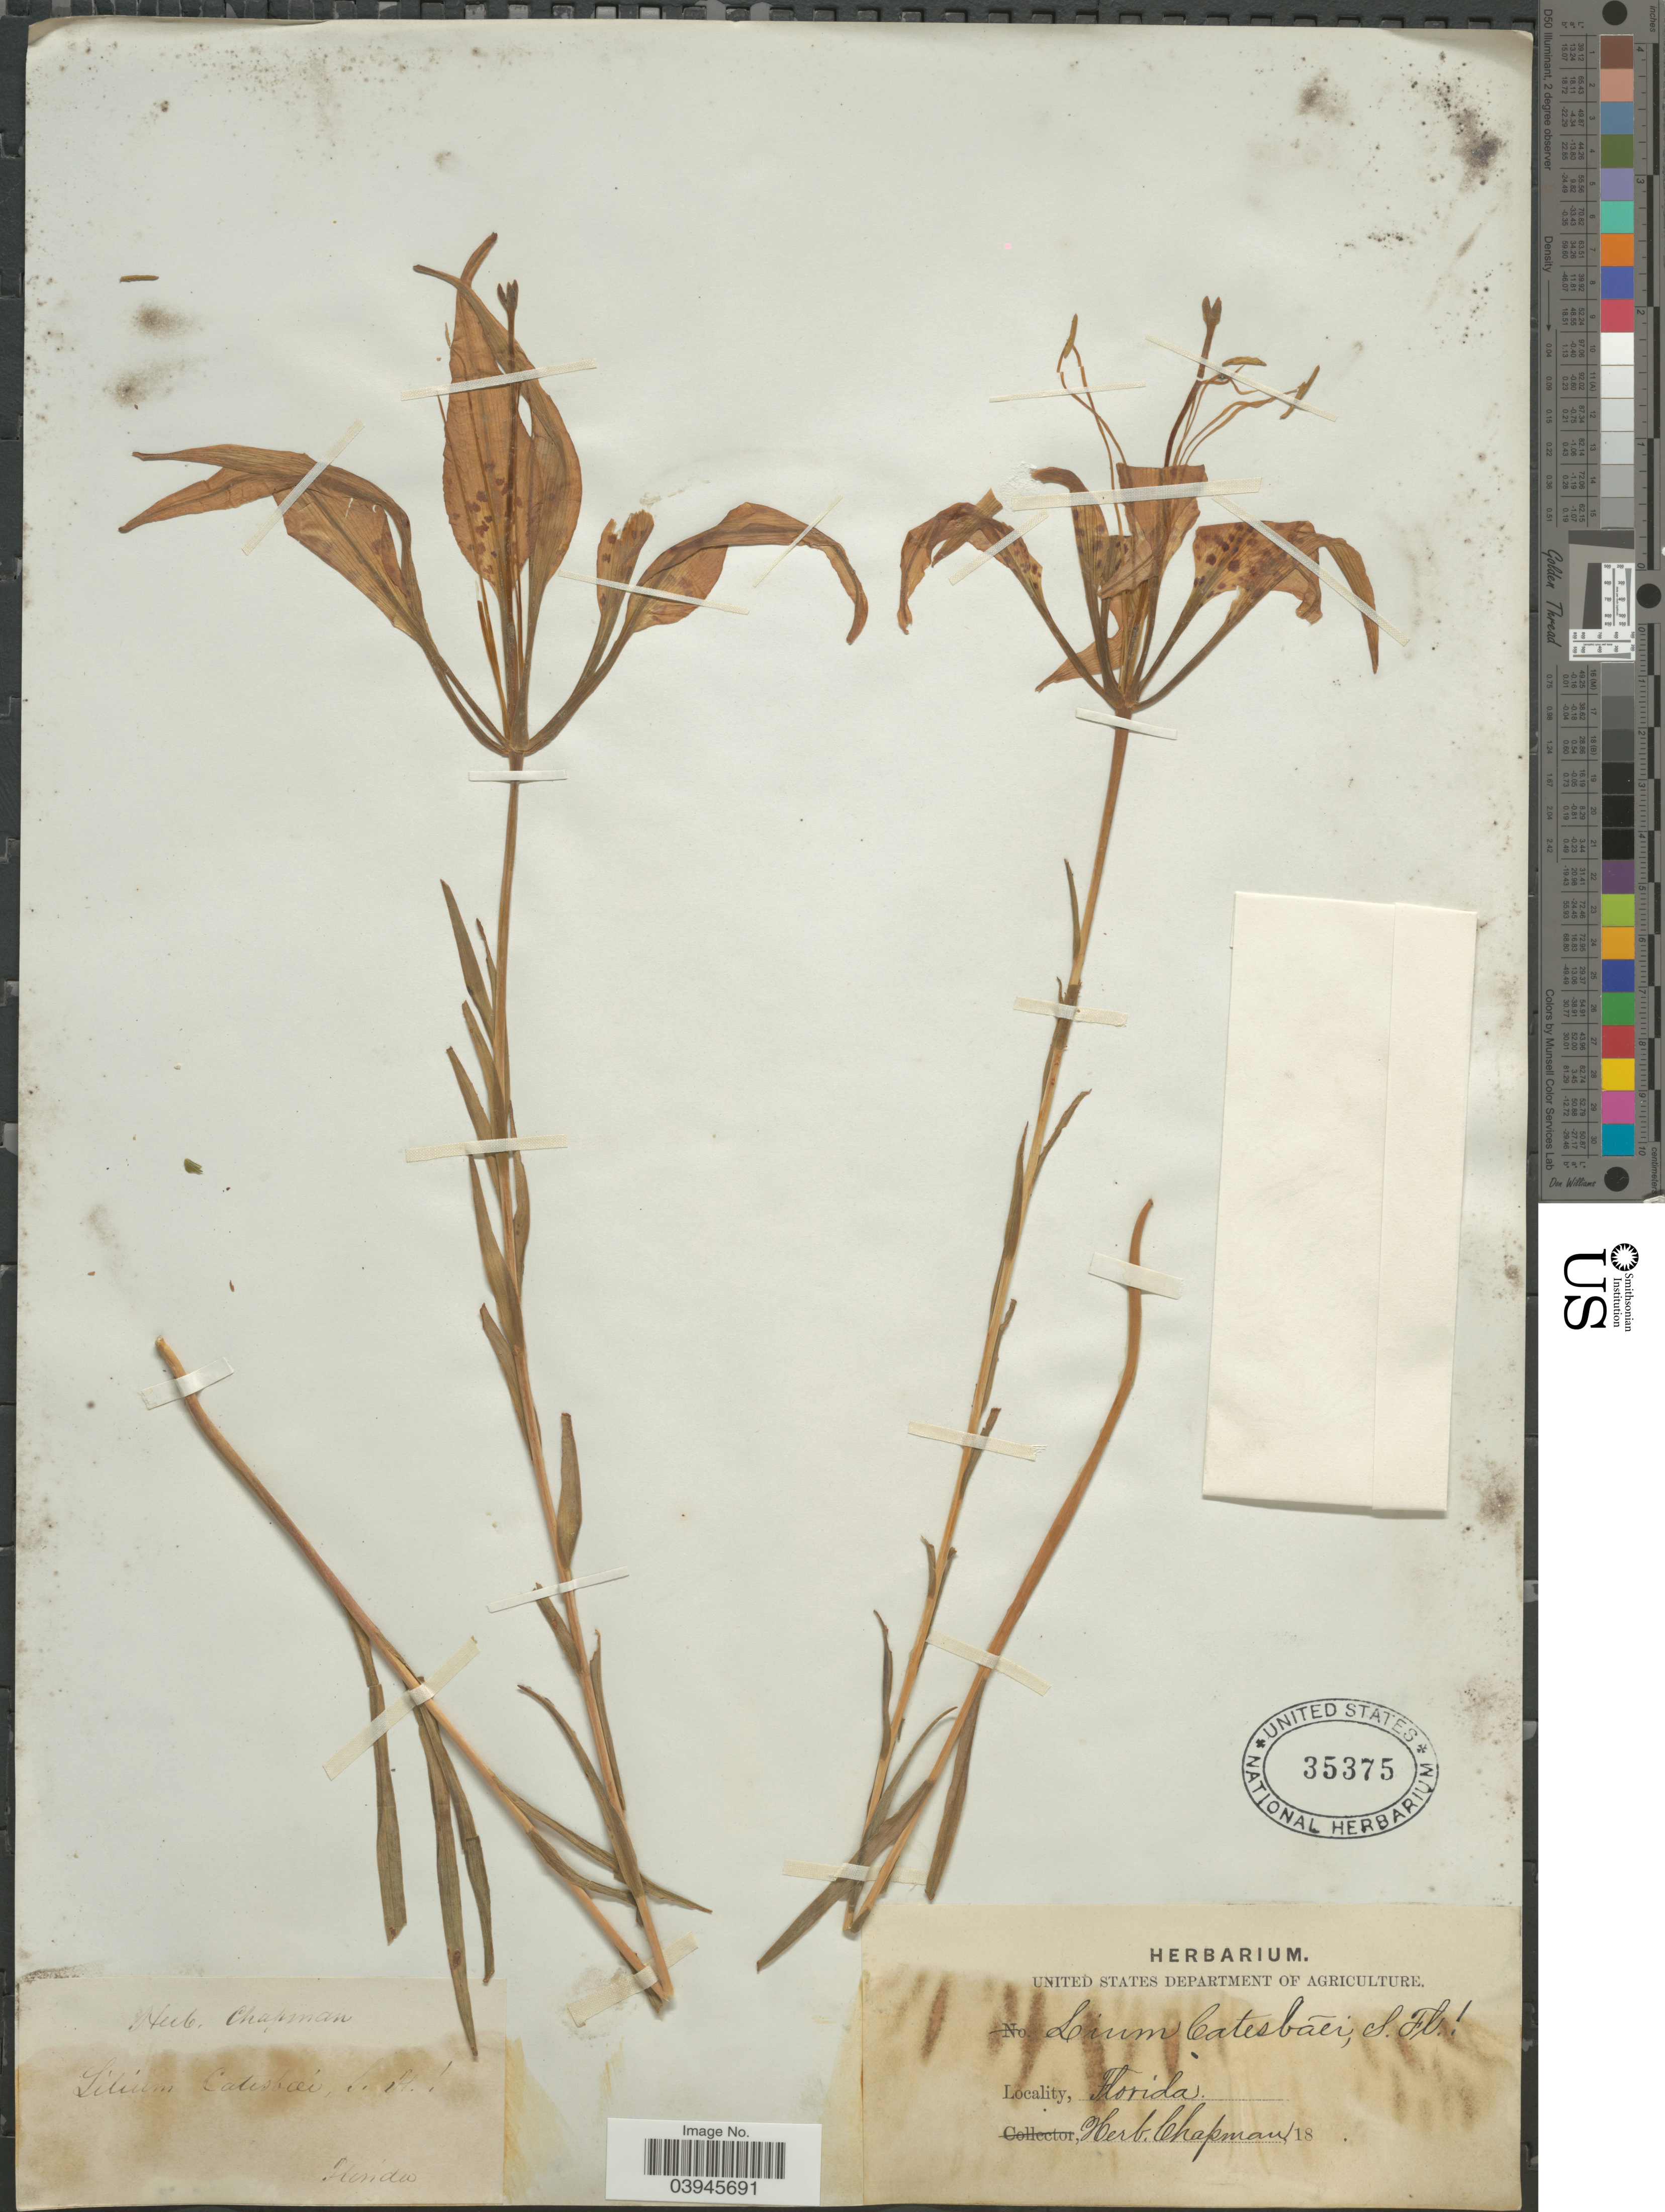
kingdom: Plantae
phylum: Tracheophyta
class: Liliopsida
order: Liliales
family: Liliaceae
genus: Lilium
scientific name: Lilium catesbaei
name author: Walter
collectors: ex herb. Chapman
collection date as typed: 18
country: United States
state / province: Florida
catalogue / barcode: US 35375